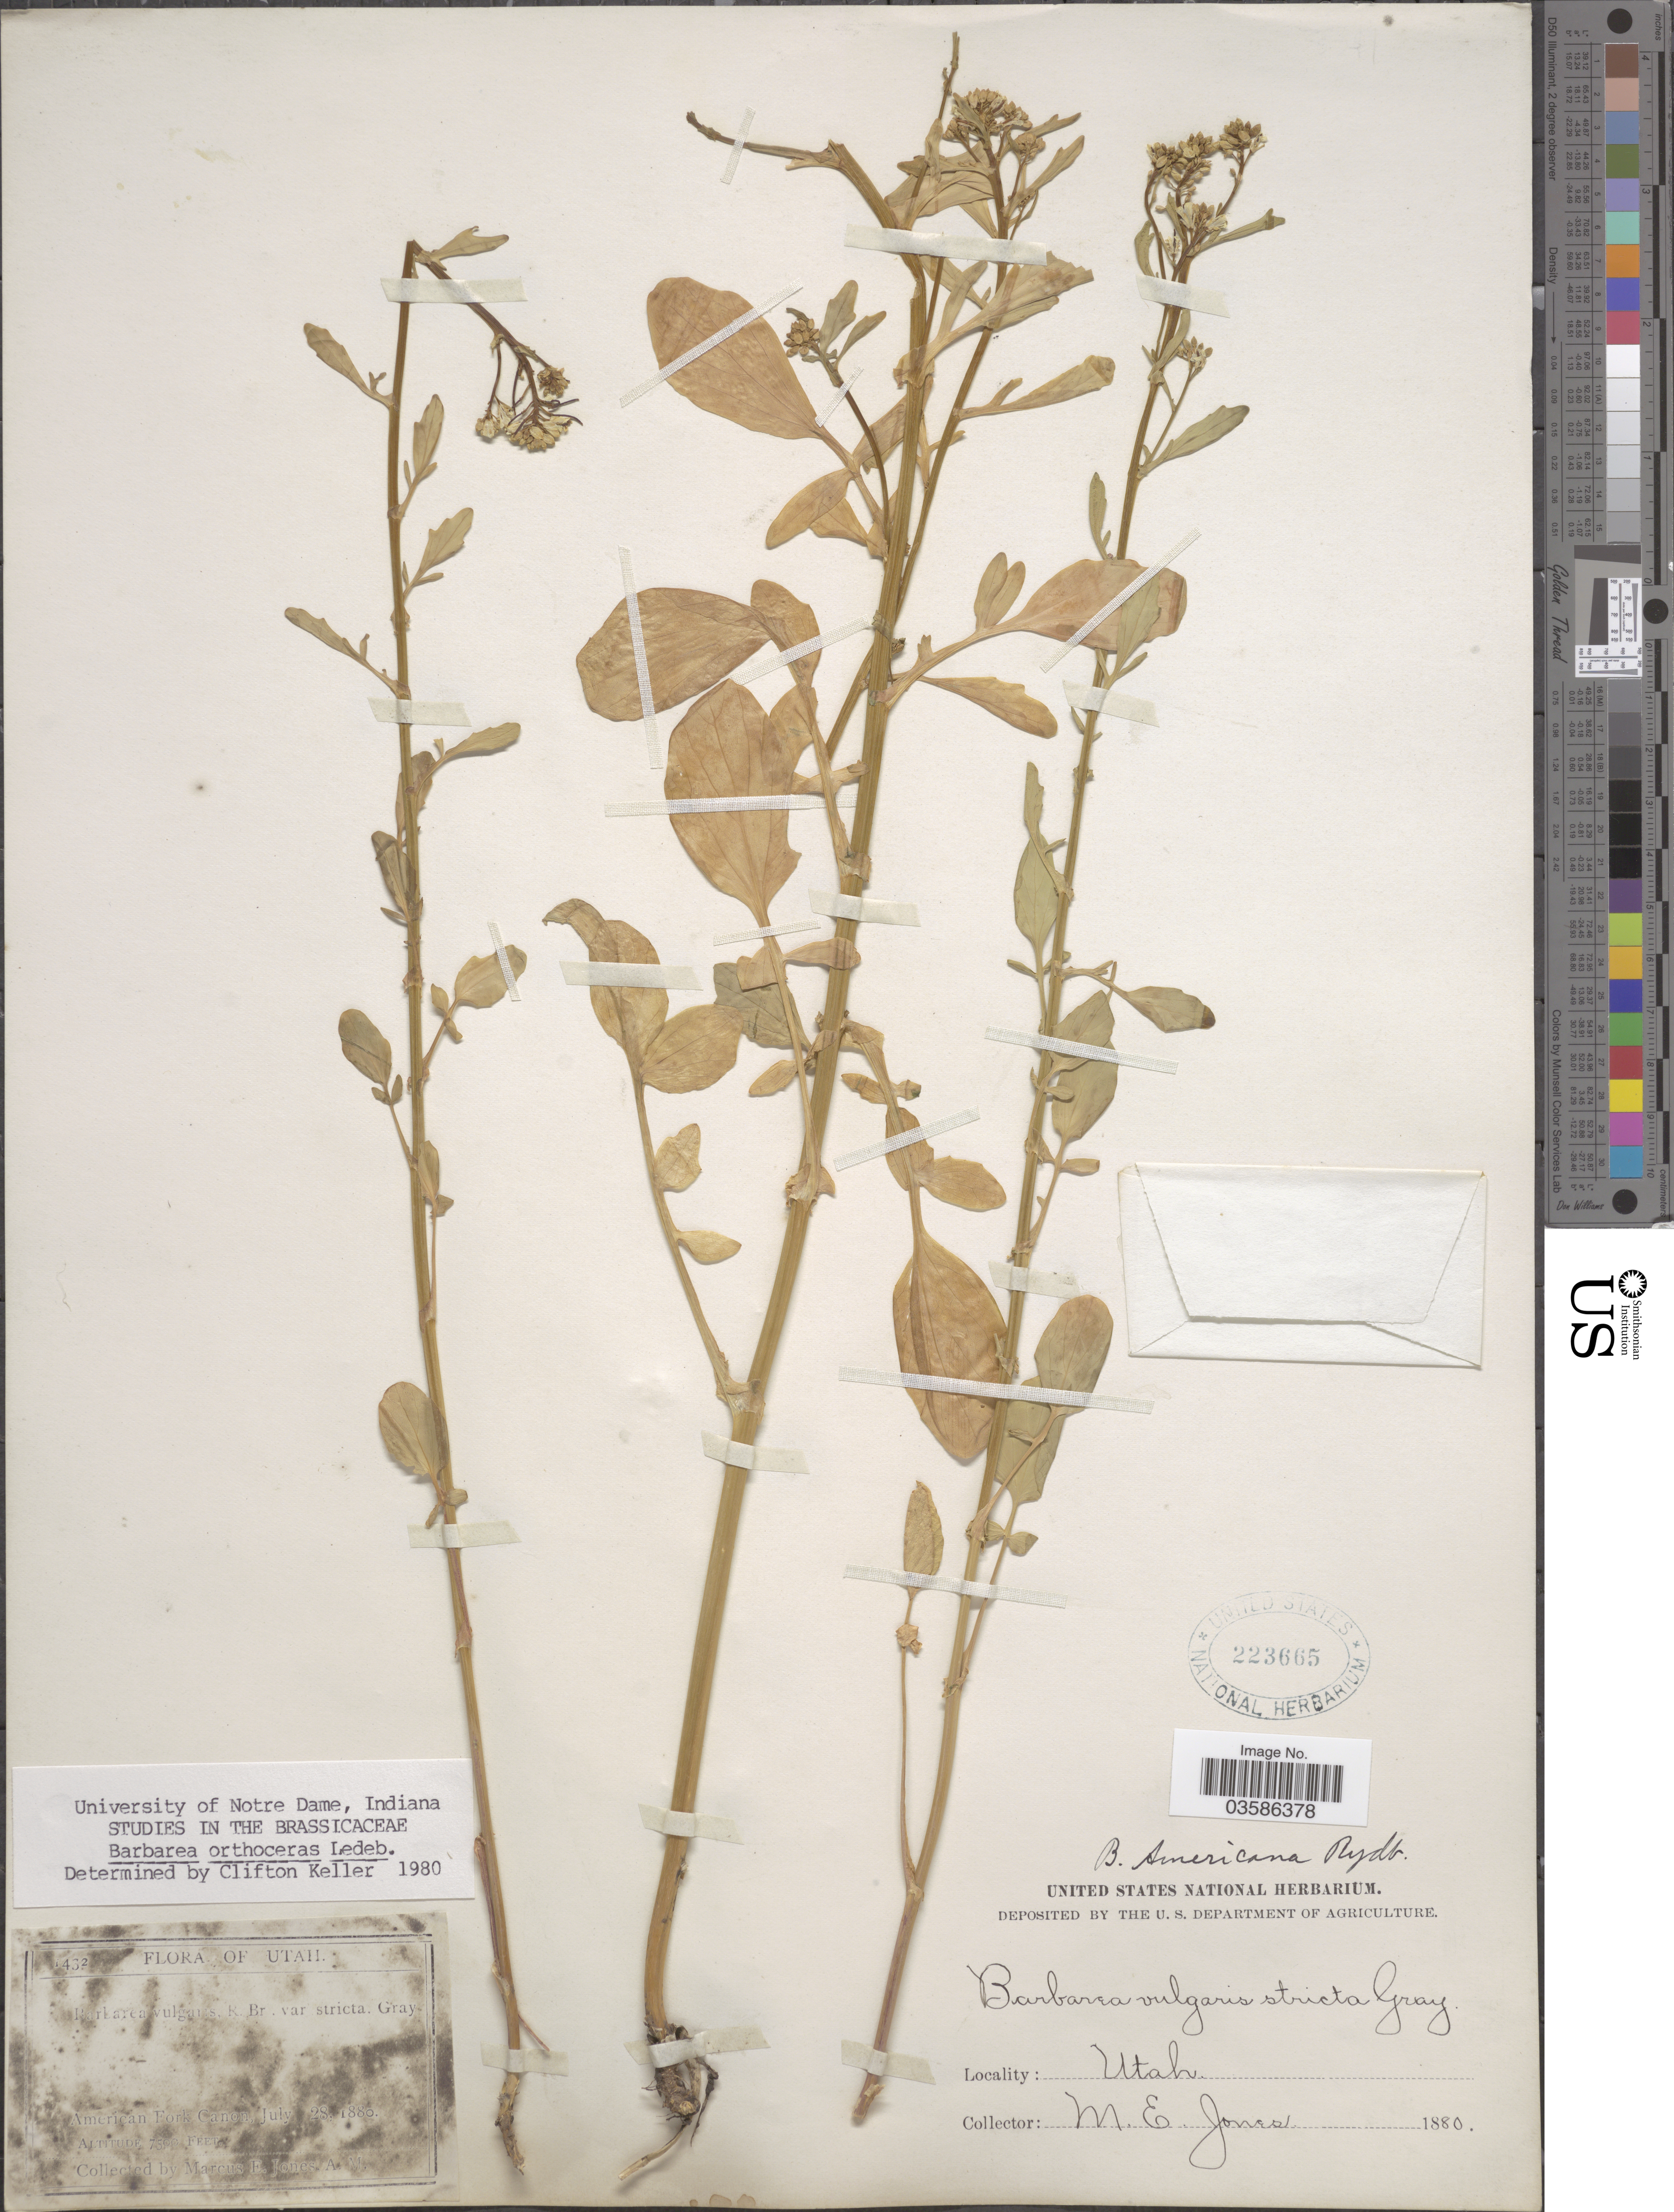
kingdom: Plantae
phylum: Tracheophyta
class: Magnoliopsida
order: Brassicales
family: Brassicaceae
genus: Barbarea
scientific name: Barbarea orthoceras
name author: Ledeb.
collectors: M. E. Jones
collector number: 1432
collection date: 1880-07-28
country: United States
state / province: Utah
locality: American Fork Canon.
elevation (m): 2286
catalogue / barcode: US 223665